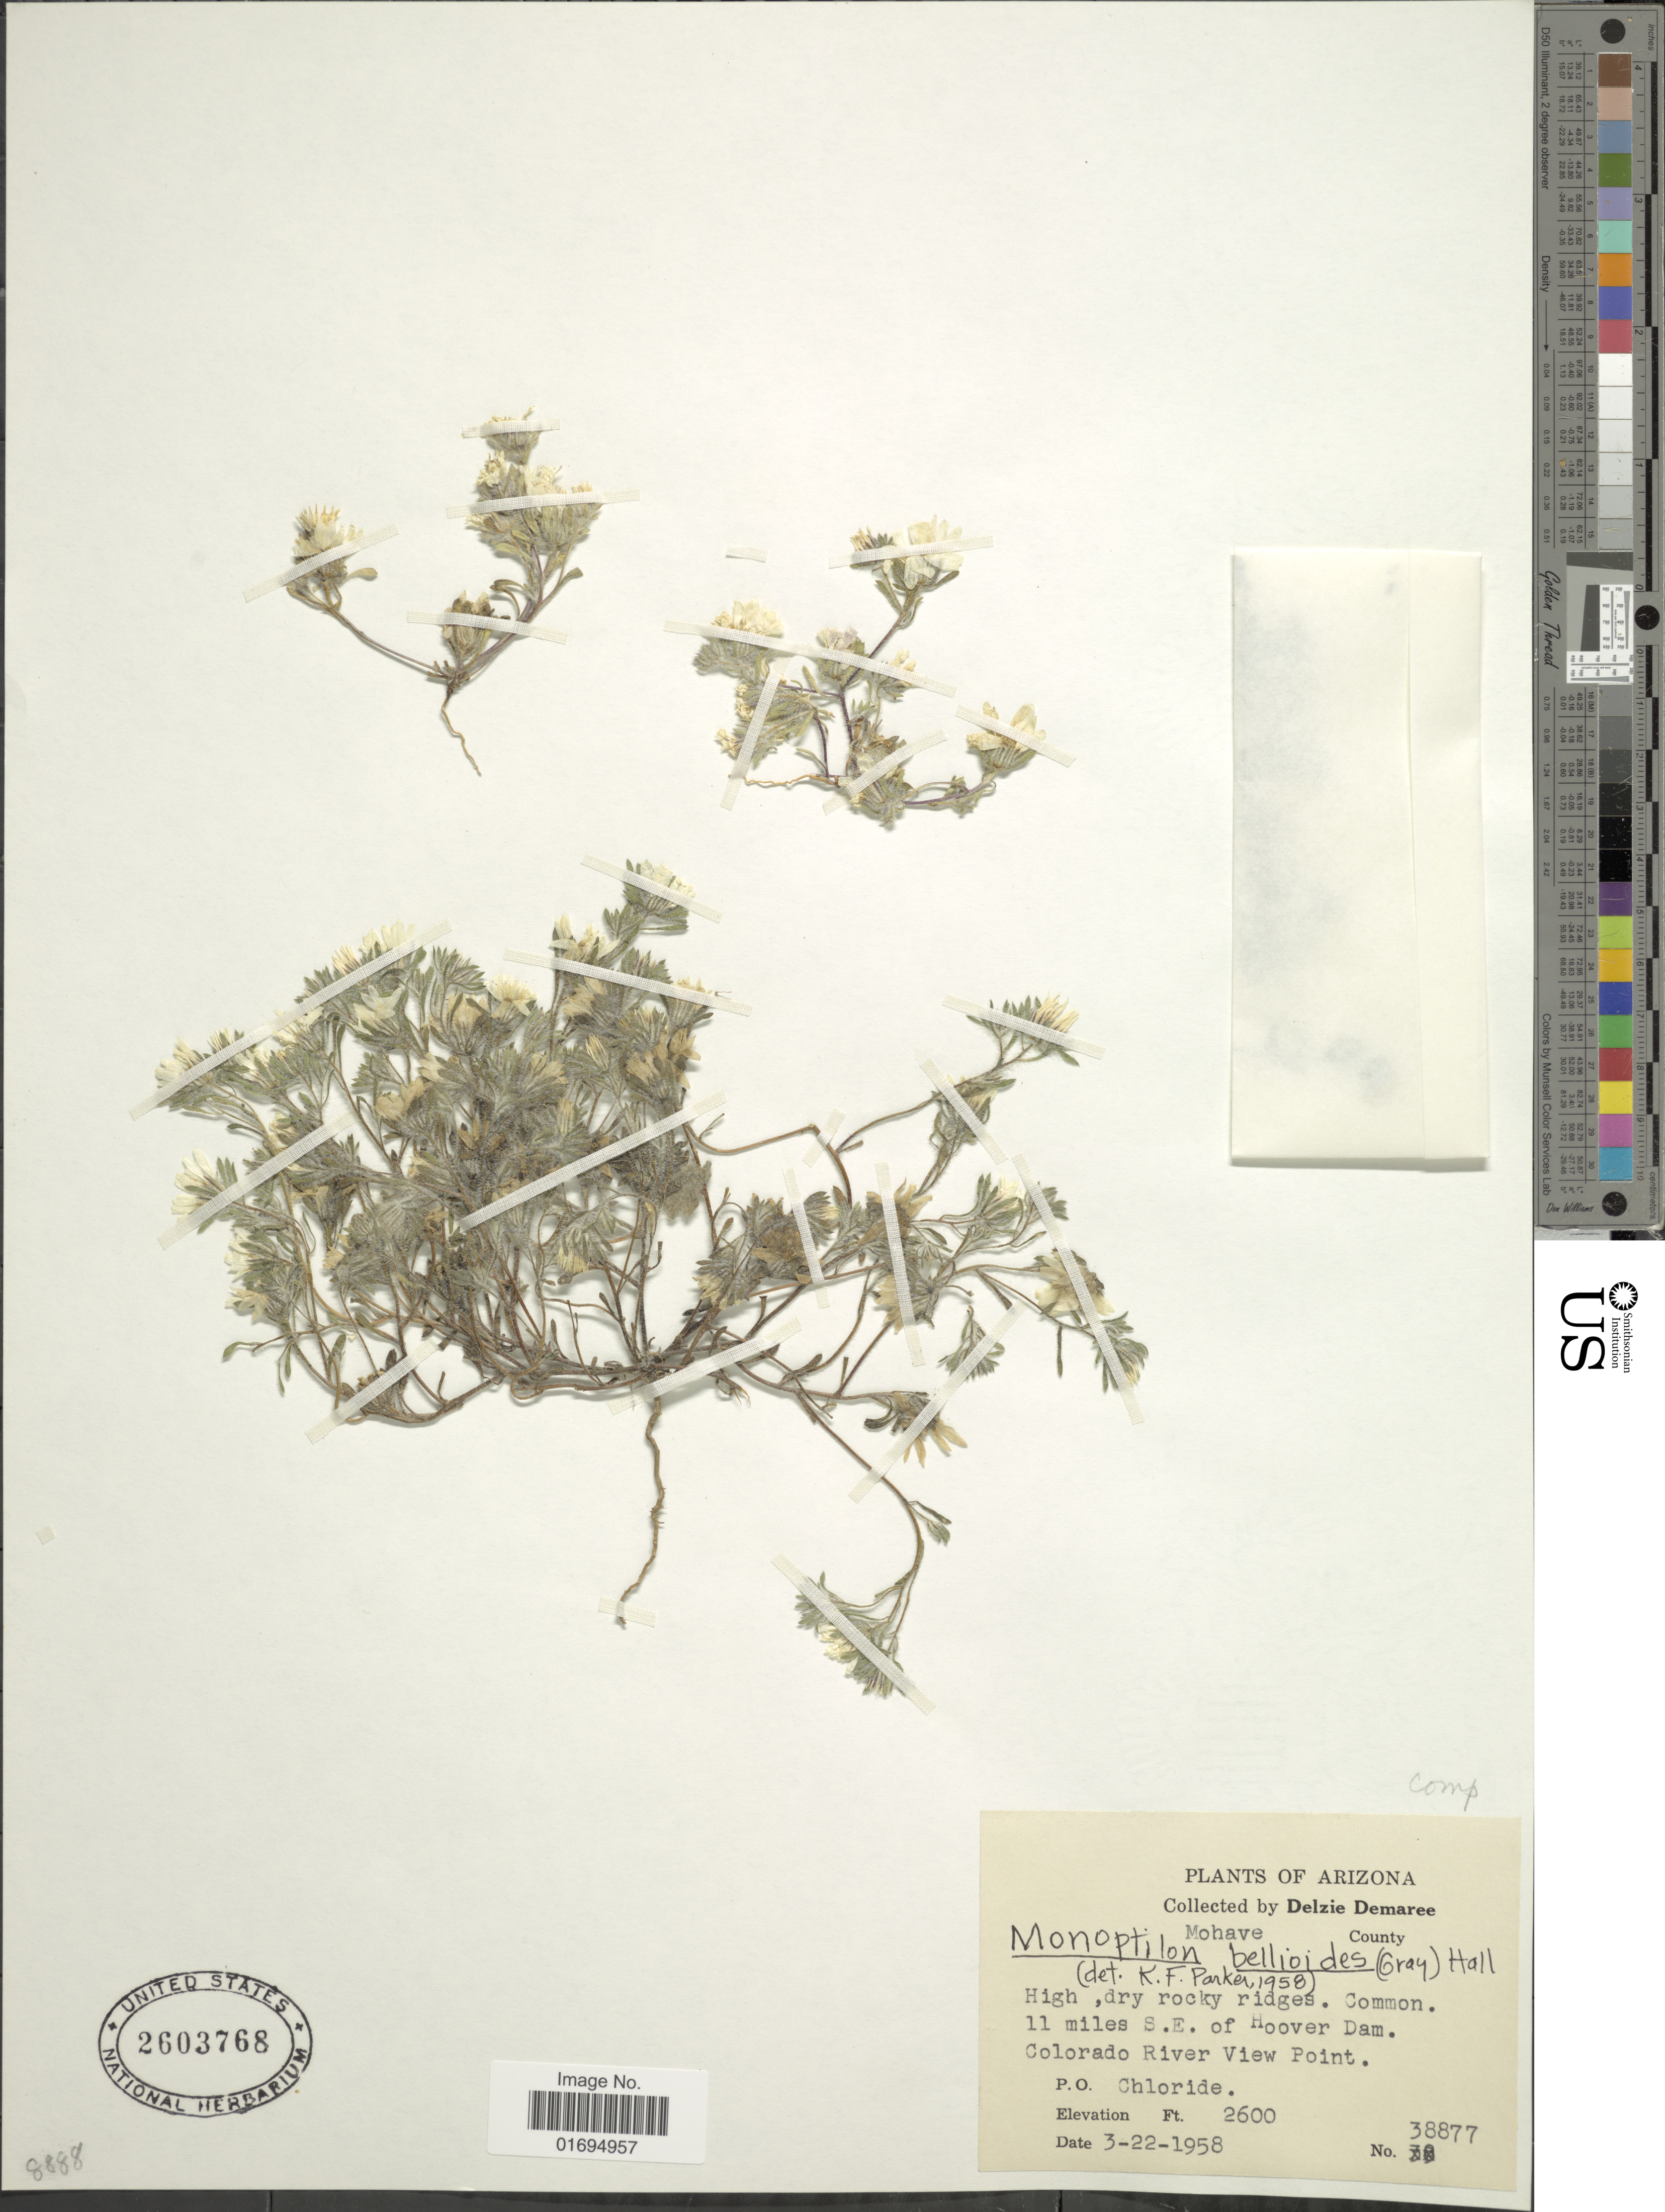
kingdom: Plantae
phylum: Tracheophyta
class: Magnoliopsida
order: Asterales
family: Asteraceae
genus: Monoptilon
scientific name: Monoptilon bellioides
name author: (A. Gray) H.M. Hall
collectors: D. Demaree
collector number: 38877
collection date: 1958-03-22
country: United States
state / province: Arizona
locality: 11 miles S. E. of Hoover Dam, Colorado River View Point, P. O. Chloride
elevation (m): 792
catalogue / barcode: US 2603768